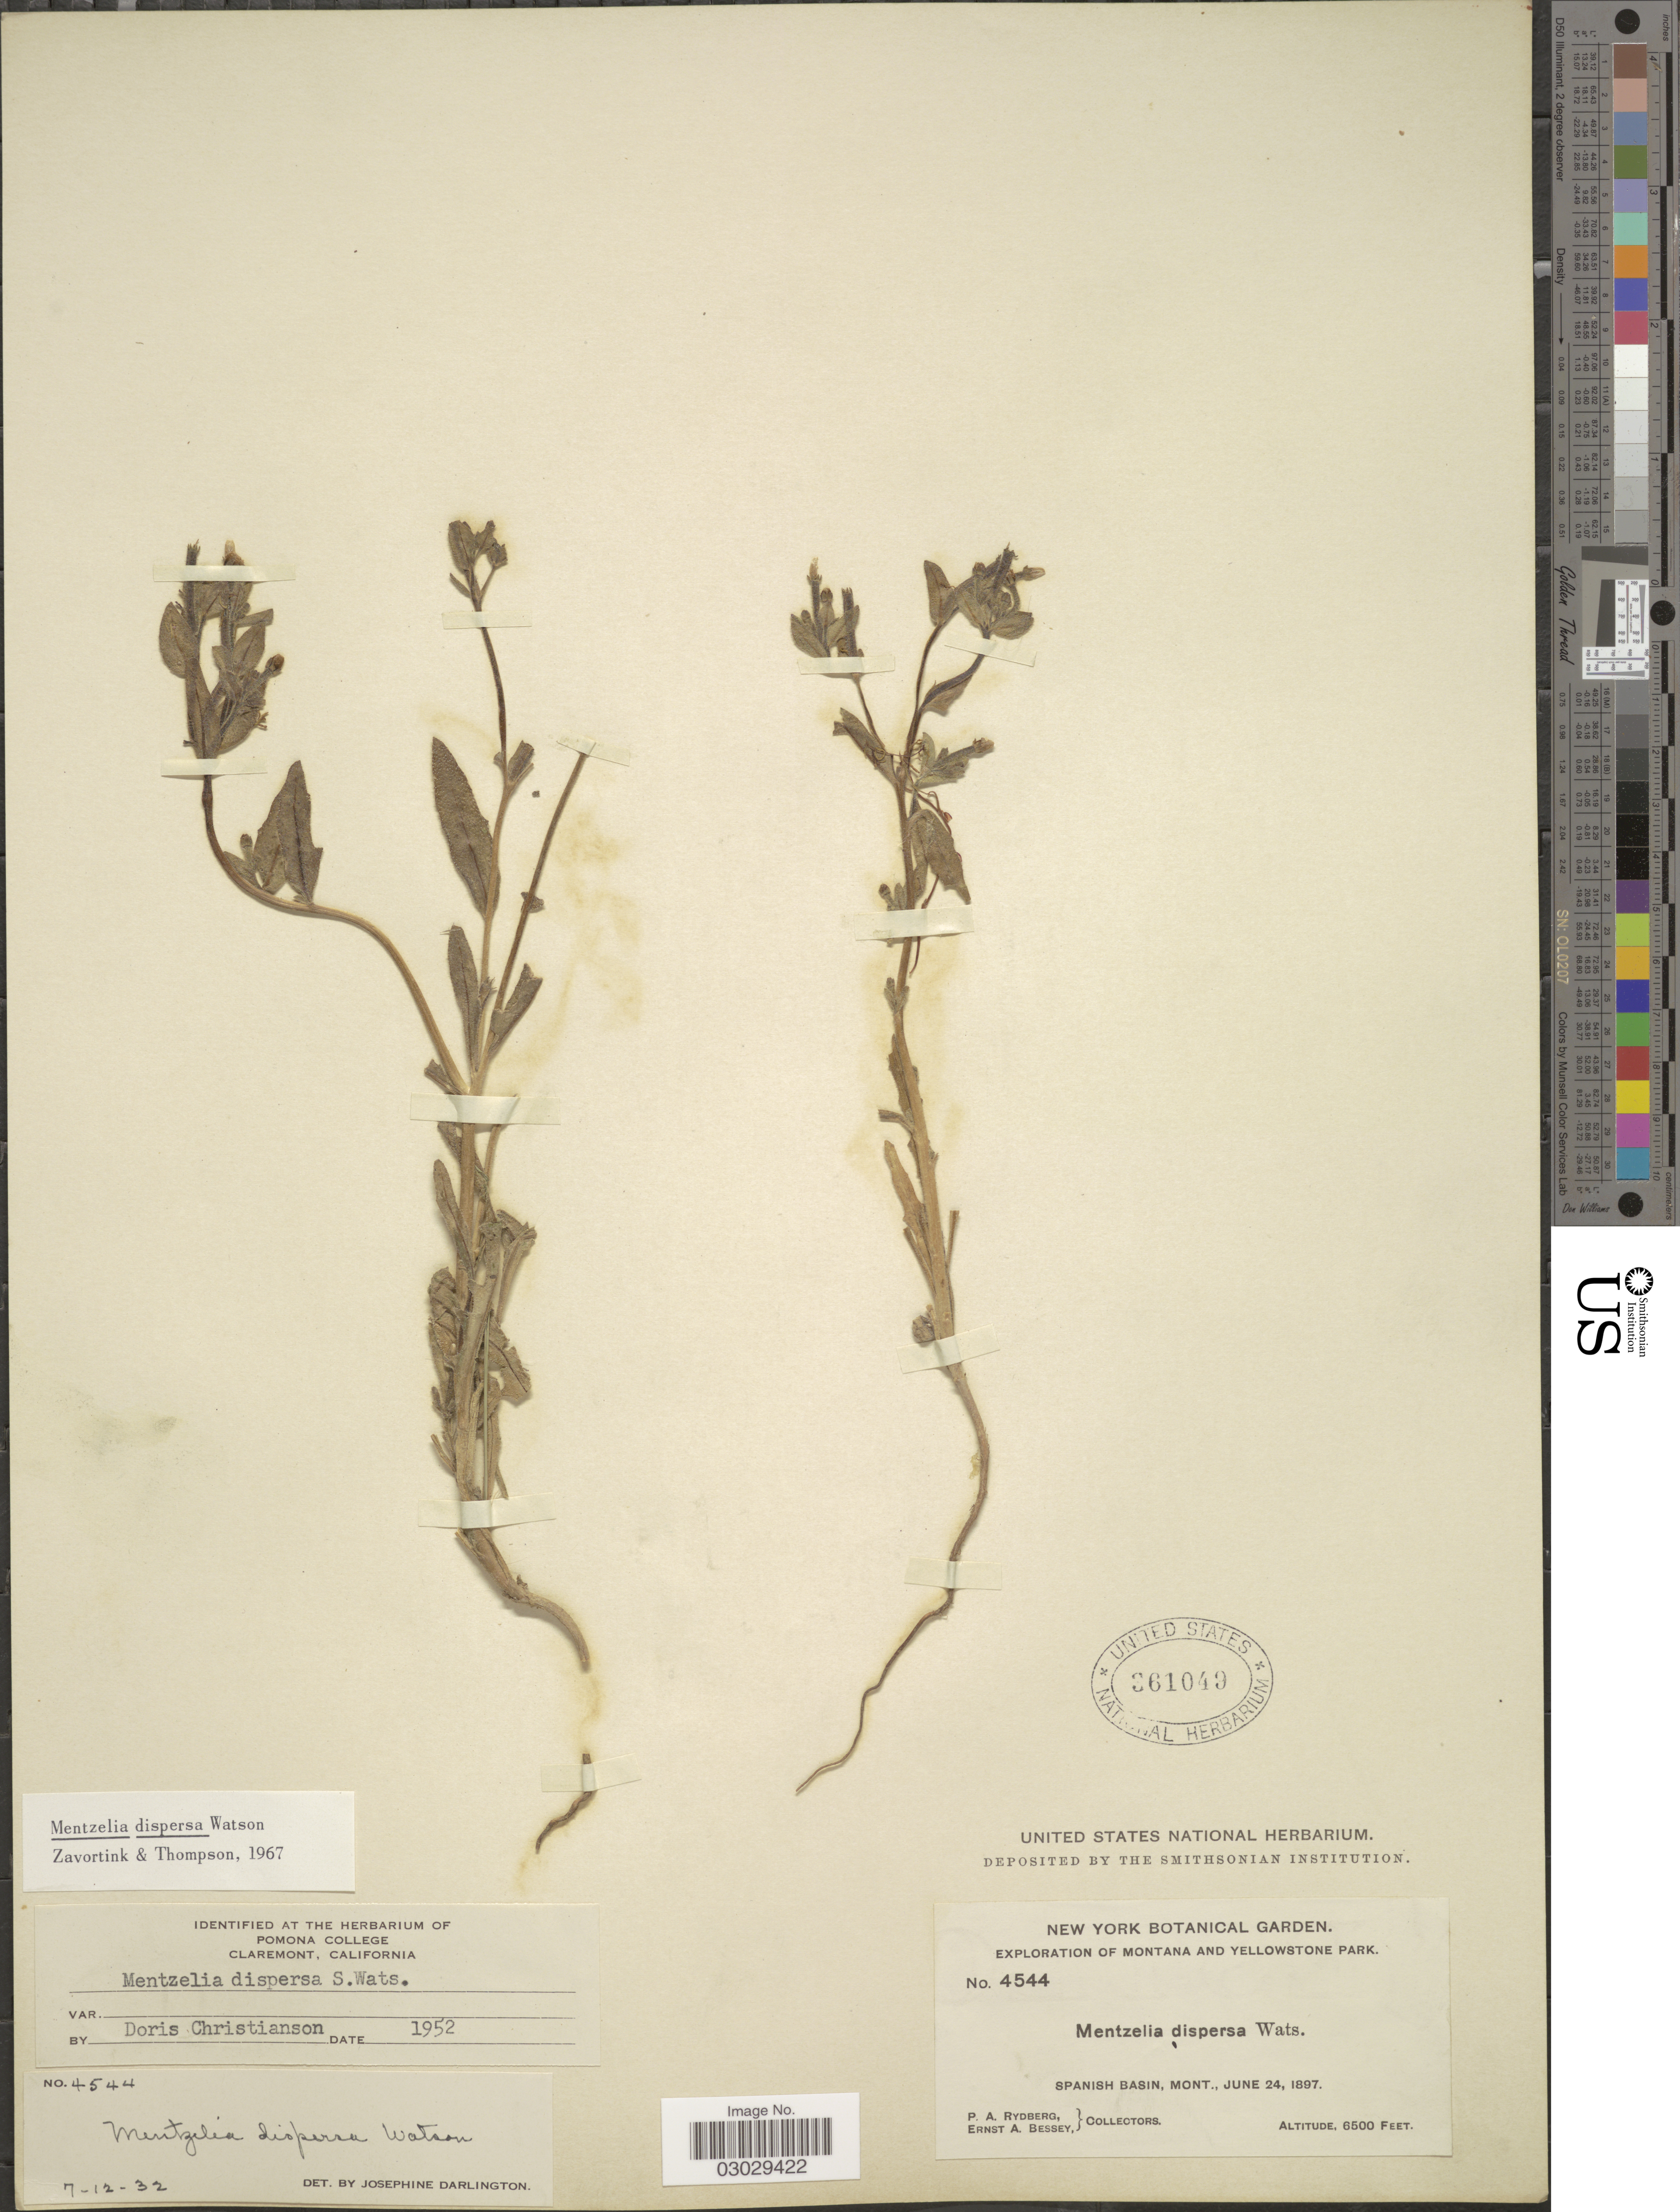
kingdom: Plantae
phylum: Tracheophyta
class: Magnoliopsida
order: Cornales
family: Loasaceae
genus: Mentzelia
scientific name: Mentzelia dispersa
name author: S. Watson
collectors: P. A. Rydberg & E. A. Bessey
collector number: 4544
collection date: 1897-06-24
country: United States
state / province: Montana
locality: Spanish Basin.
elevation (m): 1981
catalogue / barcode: US 361049